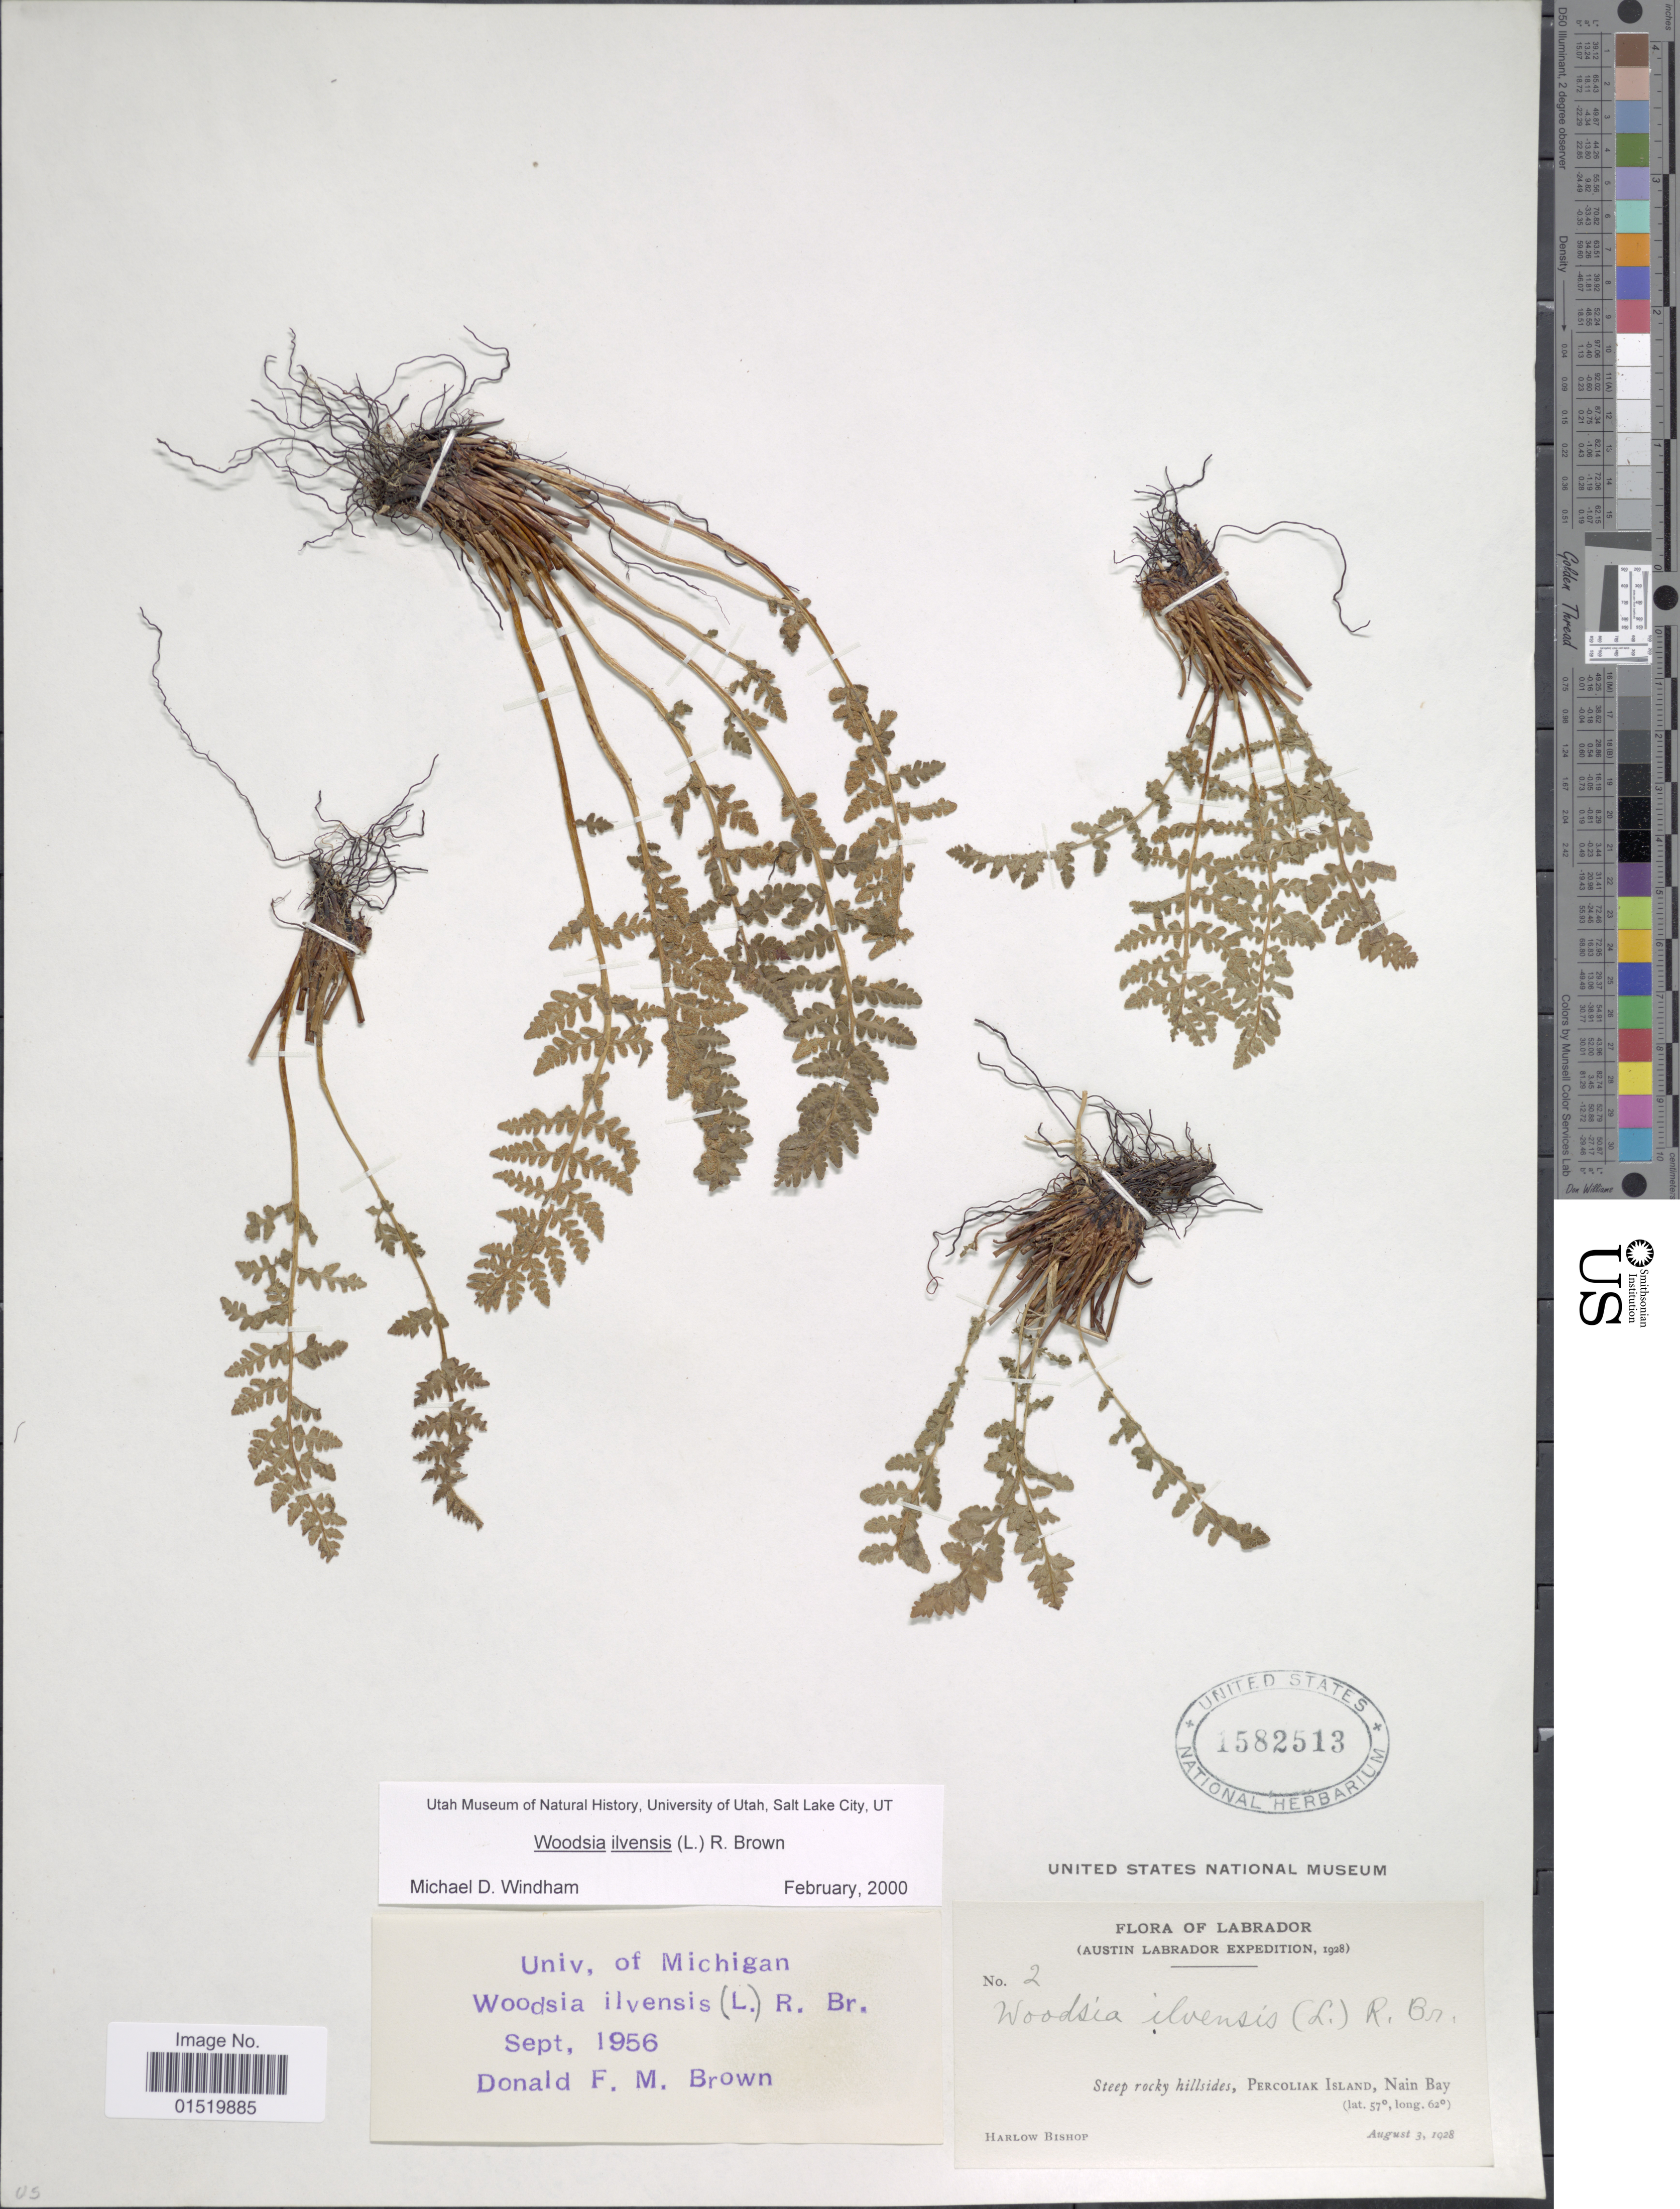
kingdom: Plantae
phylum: Tracheophyta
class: Polypodiopsida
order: Polypodiales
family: Woodsiaceae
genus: Woodsia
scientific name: Woodsia ilvensis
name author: (L.) R. Br.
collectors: H. Bishop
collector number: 2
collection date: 1928-08-03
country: Canada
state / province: Newfoundland and Labrador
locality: Labrador, Steep rocky hillsides, Percoliak Island, Nain Bay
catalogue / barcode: US 1582513